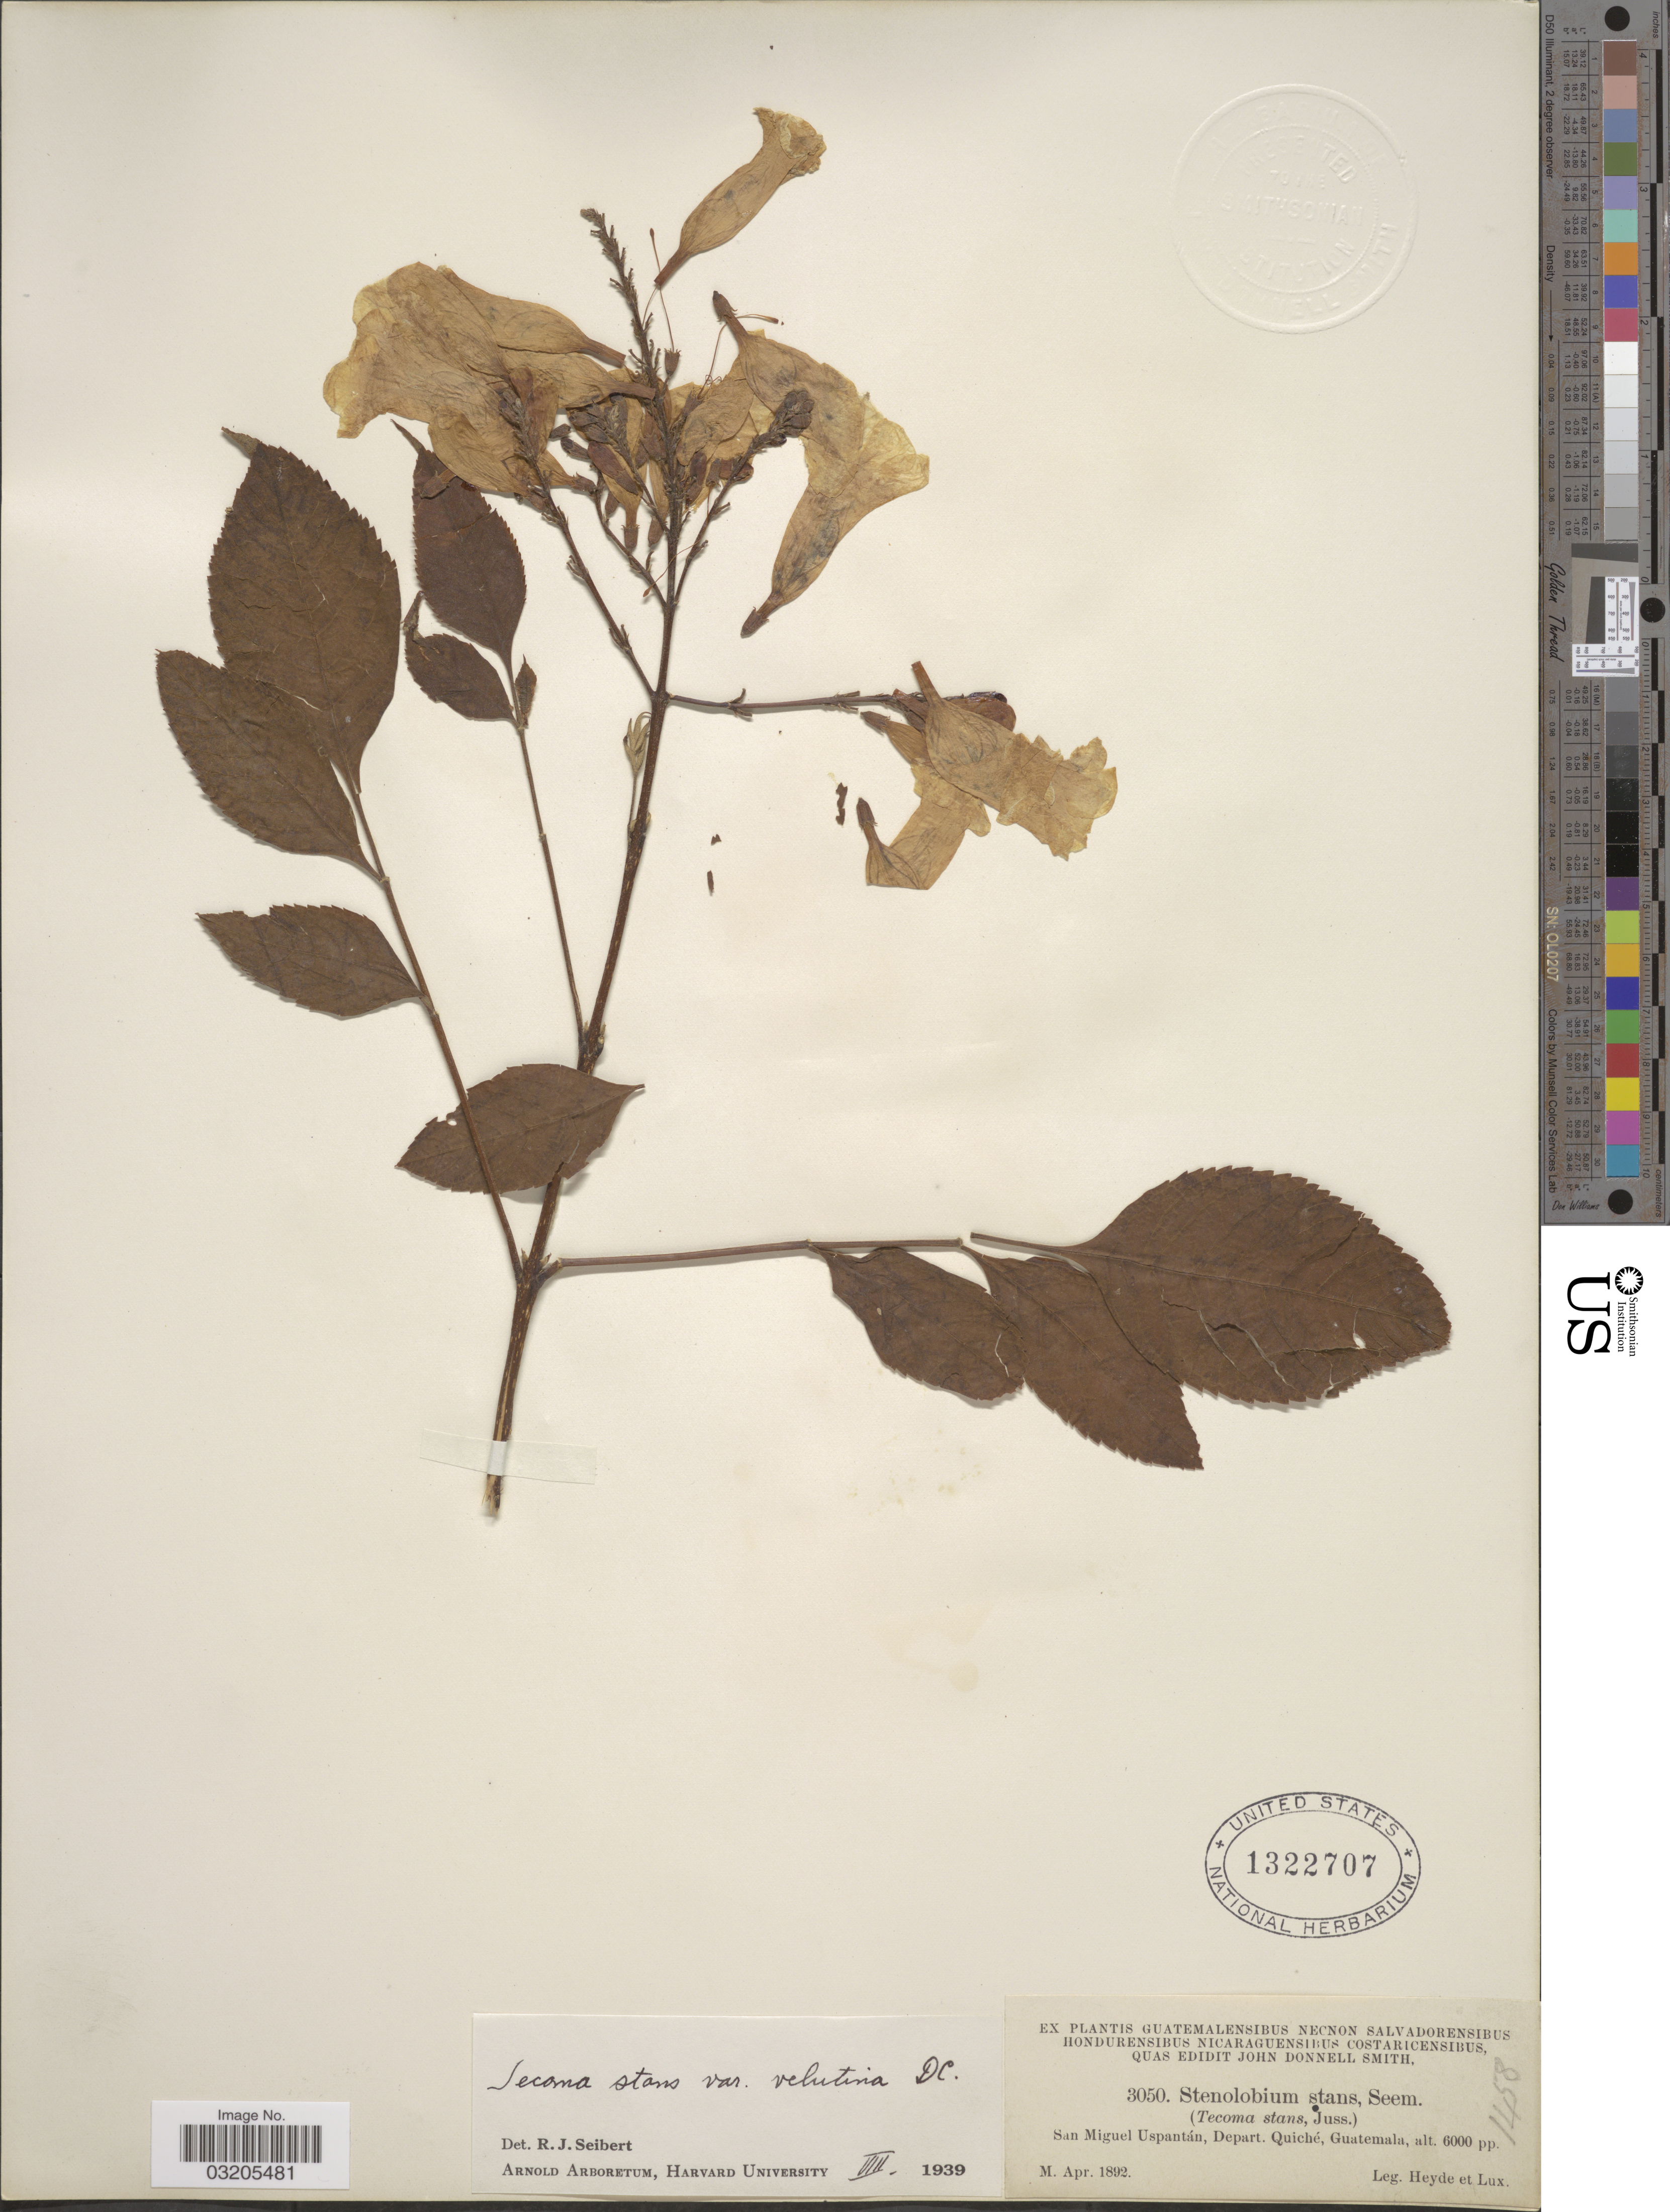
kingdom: Plantae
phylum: Tracheophyta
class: Magnoliopsida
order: Lamiales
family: Bignoniaceae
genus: Tecoma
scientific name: Tecoma stans var. velutina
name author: DC.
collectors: Heyde & Lux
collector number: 3050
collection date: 1892-04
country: Guatemala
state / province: El Quiché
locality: San Miguel Uspantán, Depart. Quiché.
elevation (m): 1829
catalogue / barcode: US 1322707